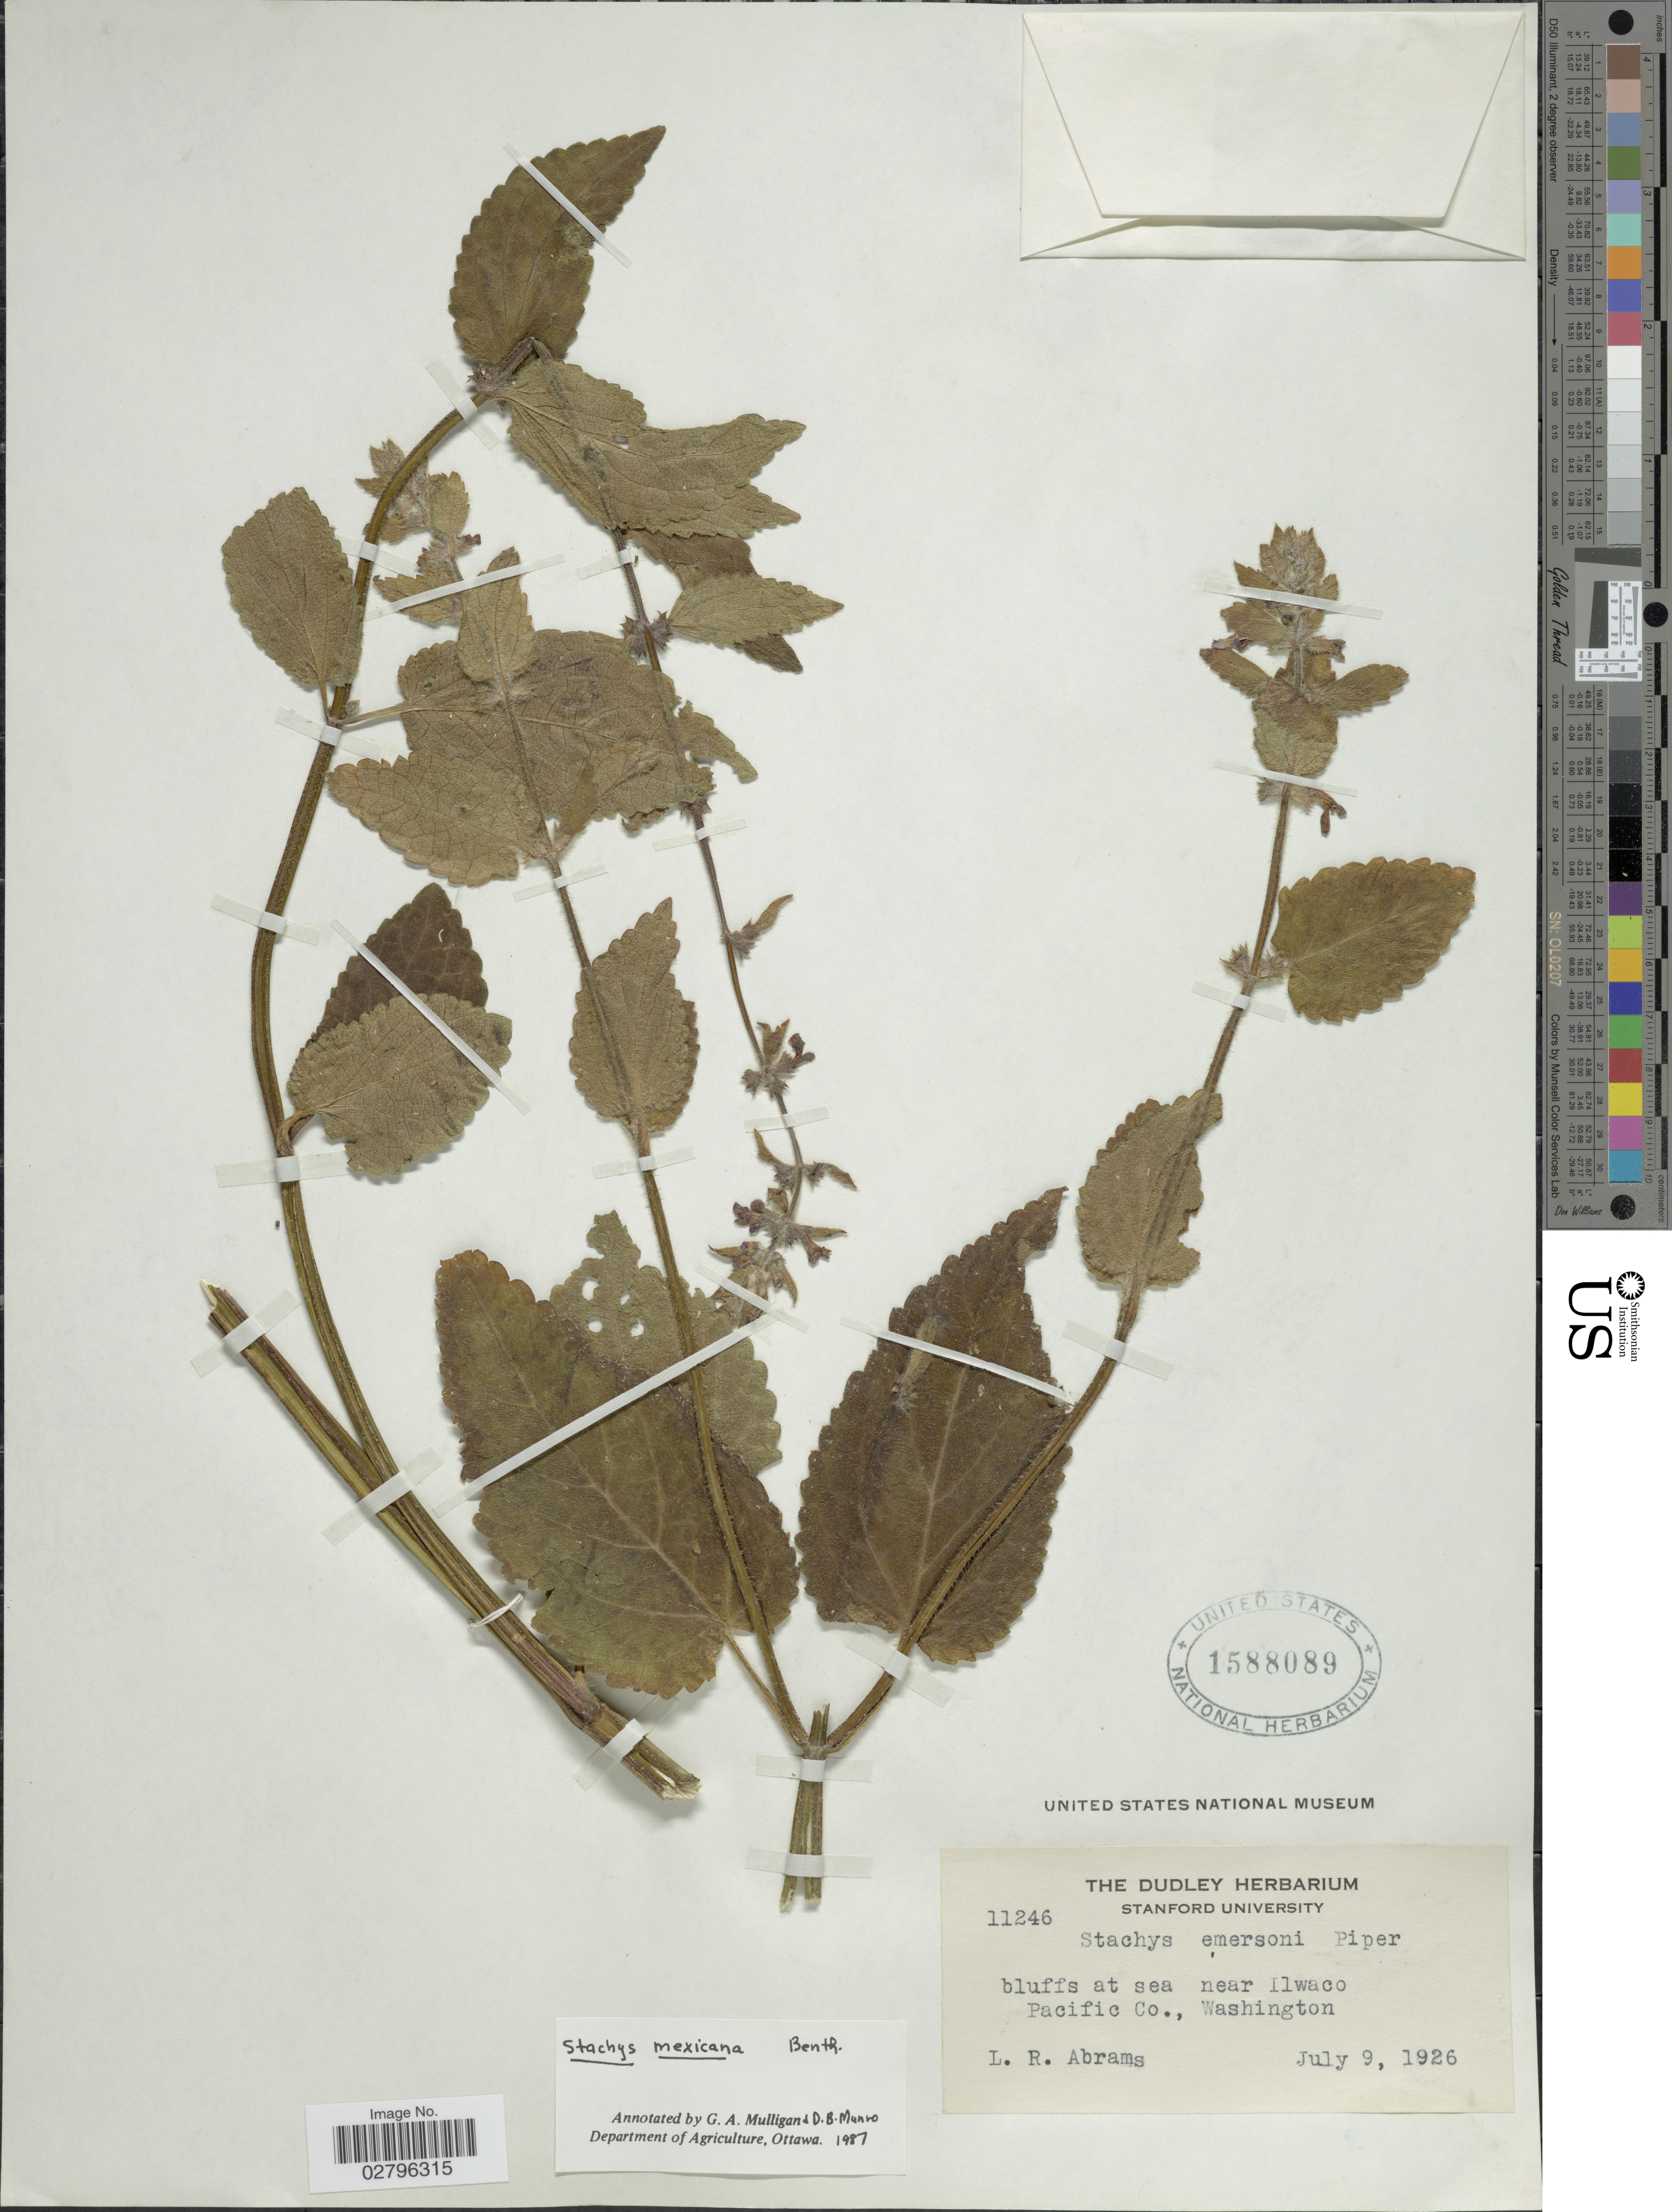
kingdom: Plantae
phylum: Tracheophyta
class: Magnoliopsida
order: Lamiales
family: Lamiaceae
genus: Stachys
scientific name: Stachys mexicana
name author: Benth.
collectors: L. Abrams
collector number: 11246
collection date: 1926-07-09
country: United States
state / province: Washington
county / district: Pacific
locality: Bluffs at sea near Ilwaco. Pacific Co., Washington.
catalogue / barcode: US 1588089